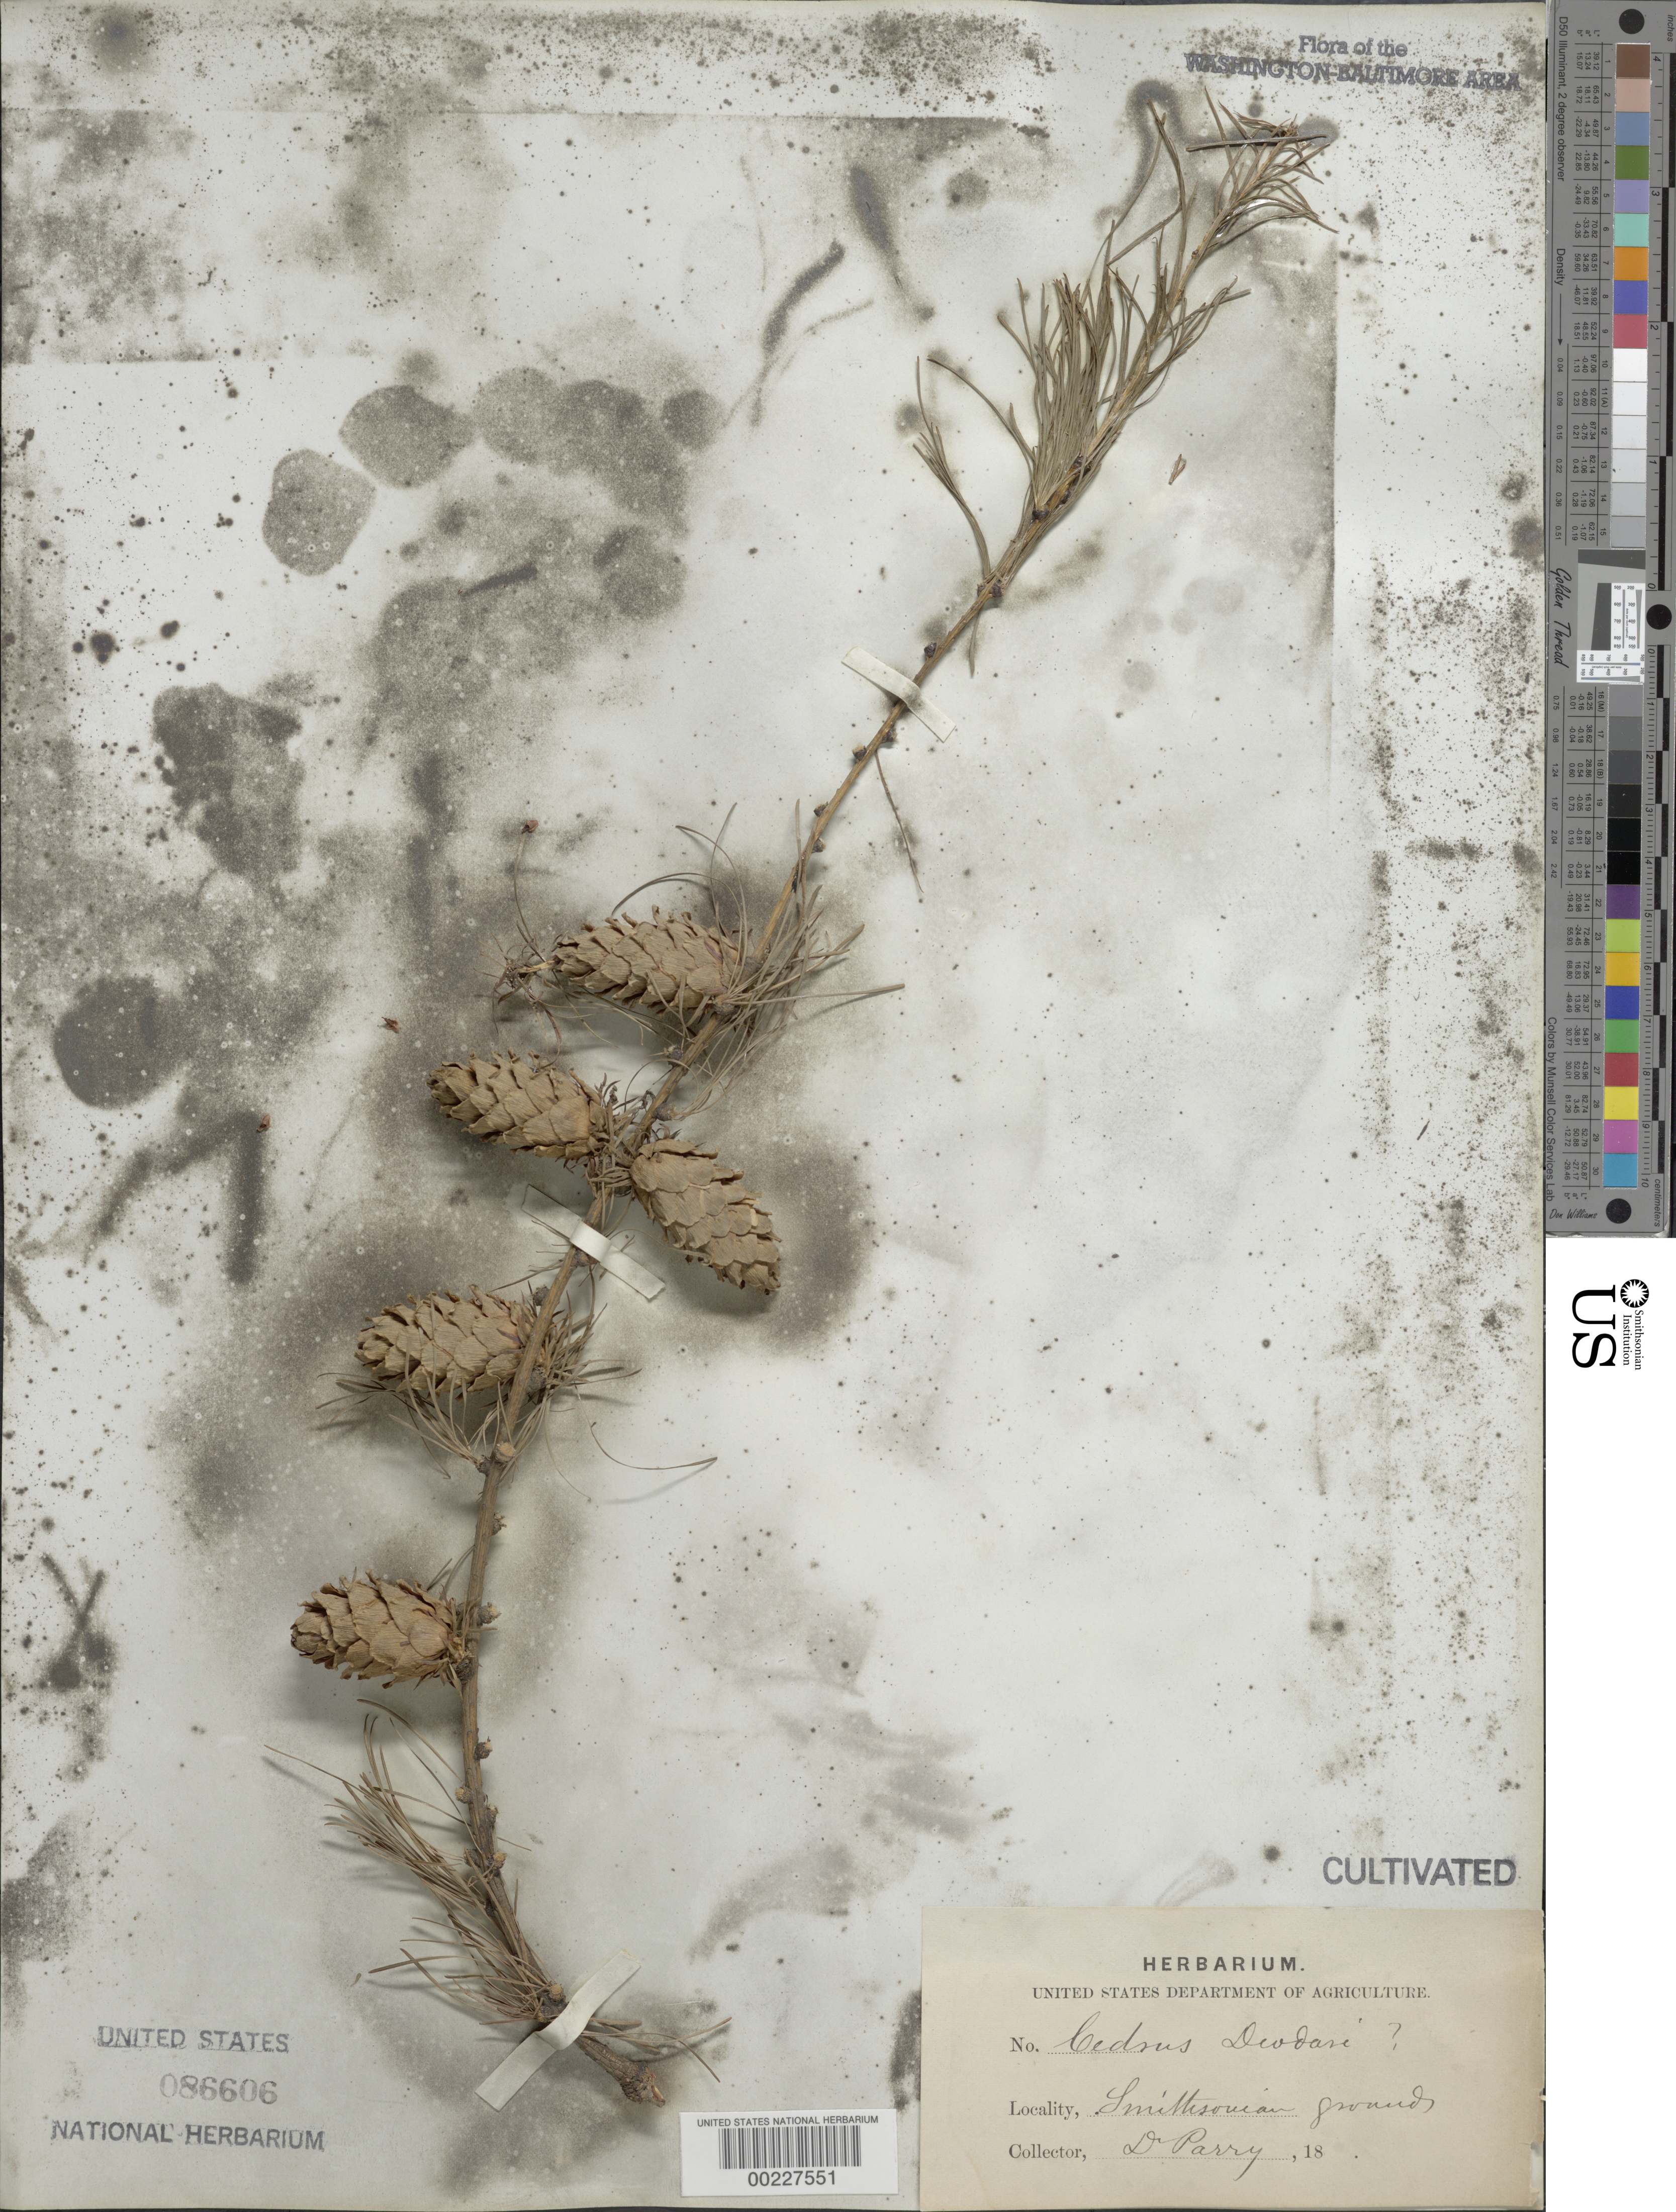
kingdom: Plantae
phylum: Tracheophyta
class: Pinopsida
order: Pinales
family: Pinaceae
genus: Cedrus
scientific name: Cedrus deodara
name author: (Roxb. ex D. Don) G. Don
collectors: C. C. Parry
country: United States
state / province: District of Columbia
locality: Smithsonian grounds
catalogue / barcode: US 86606